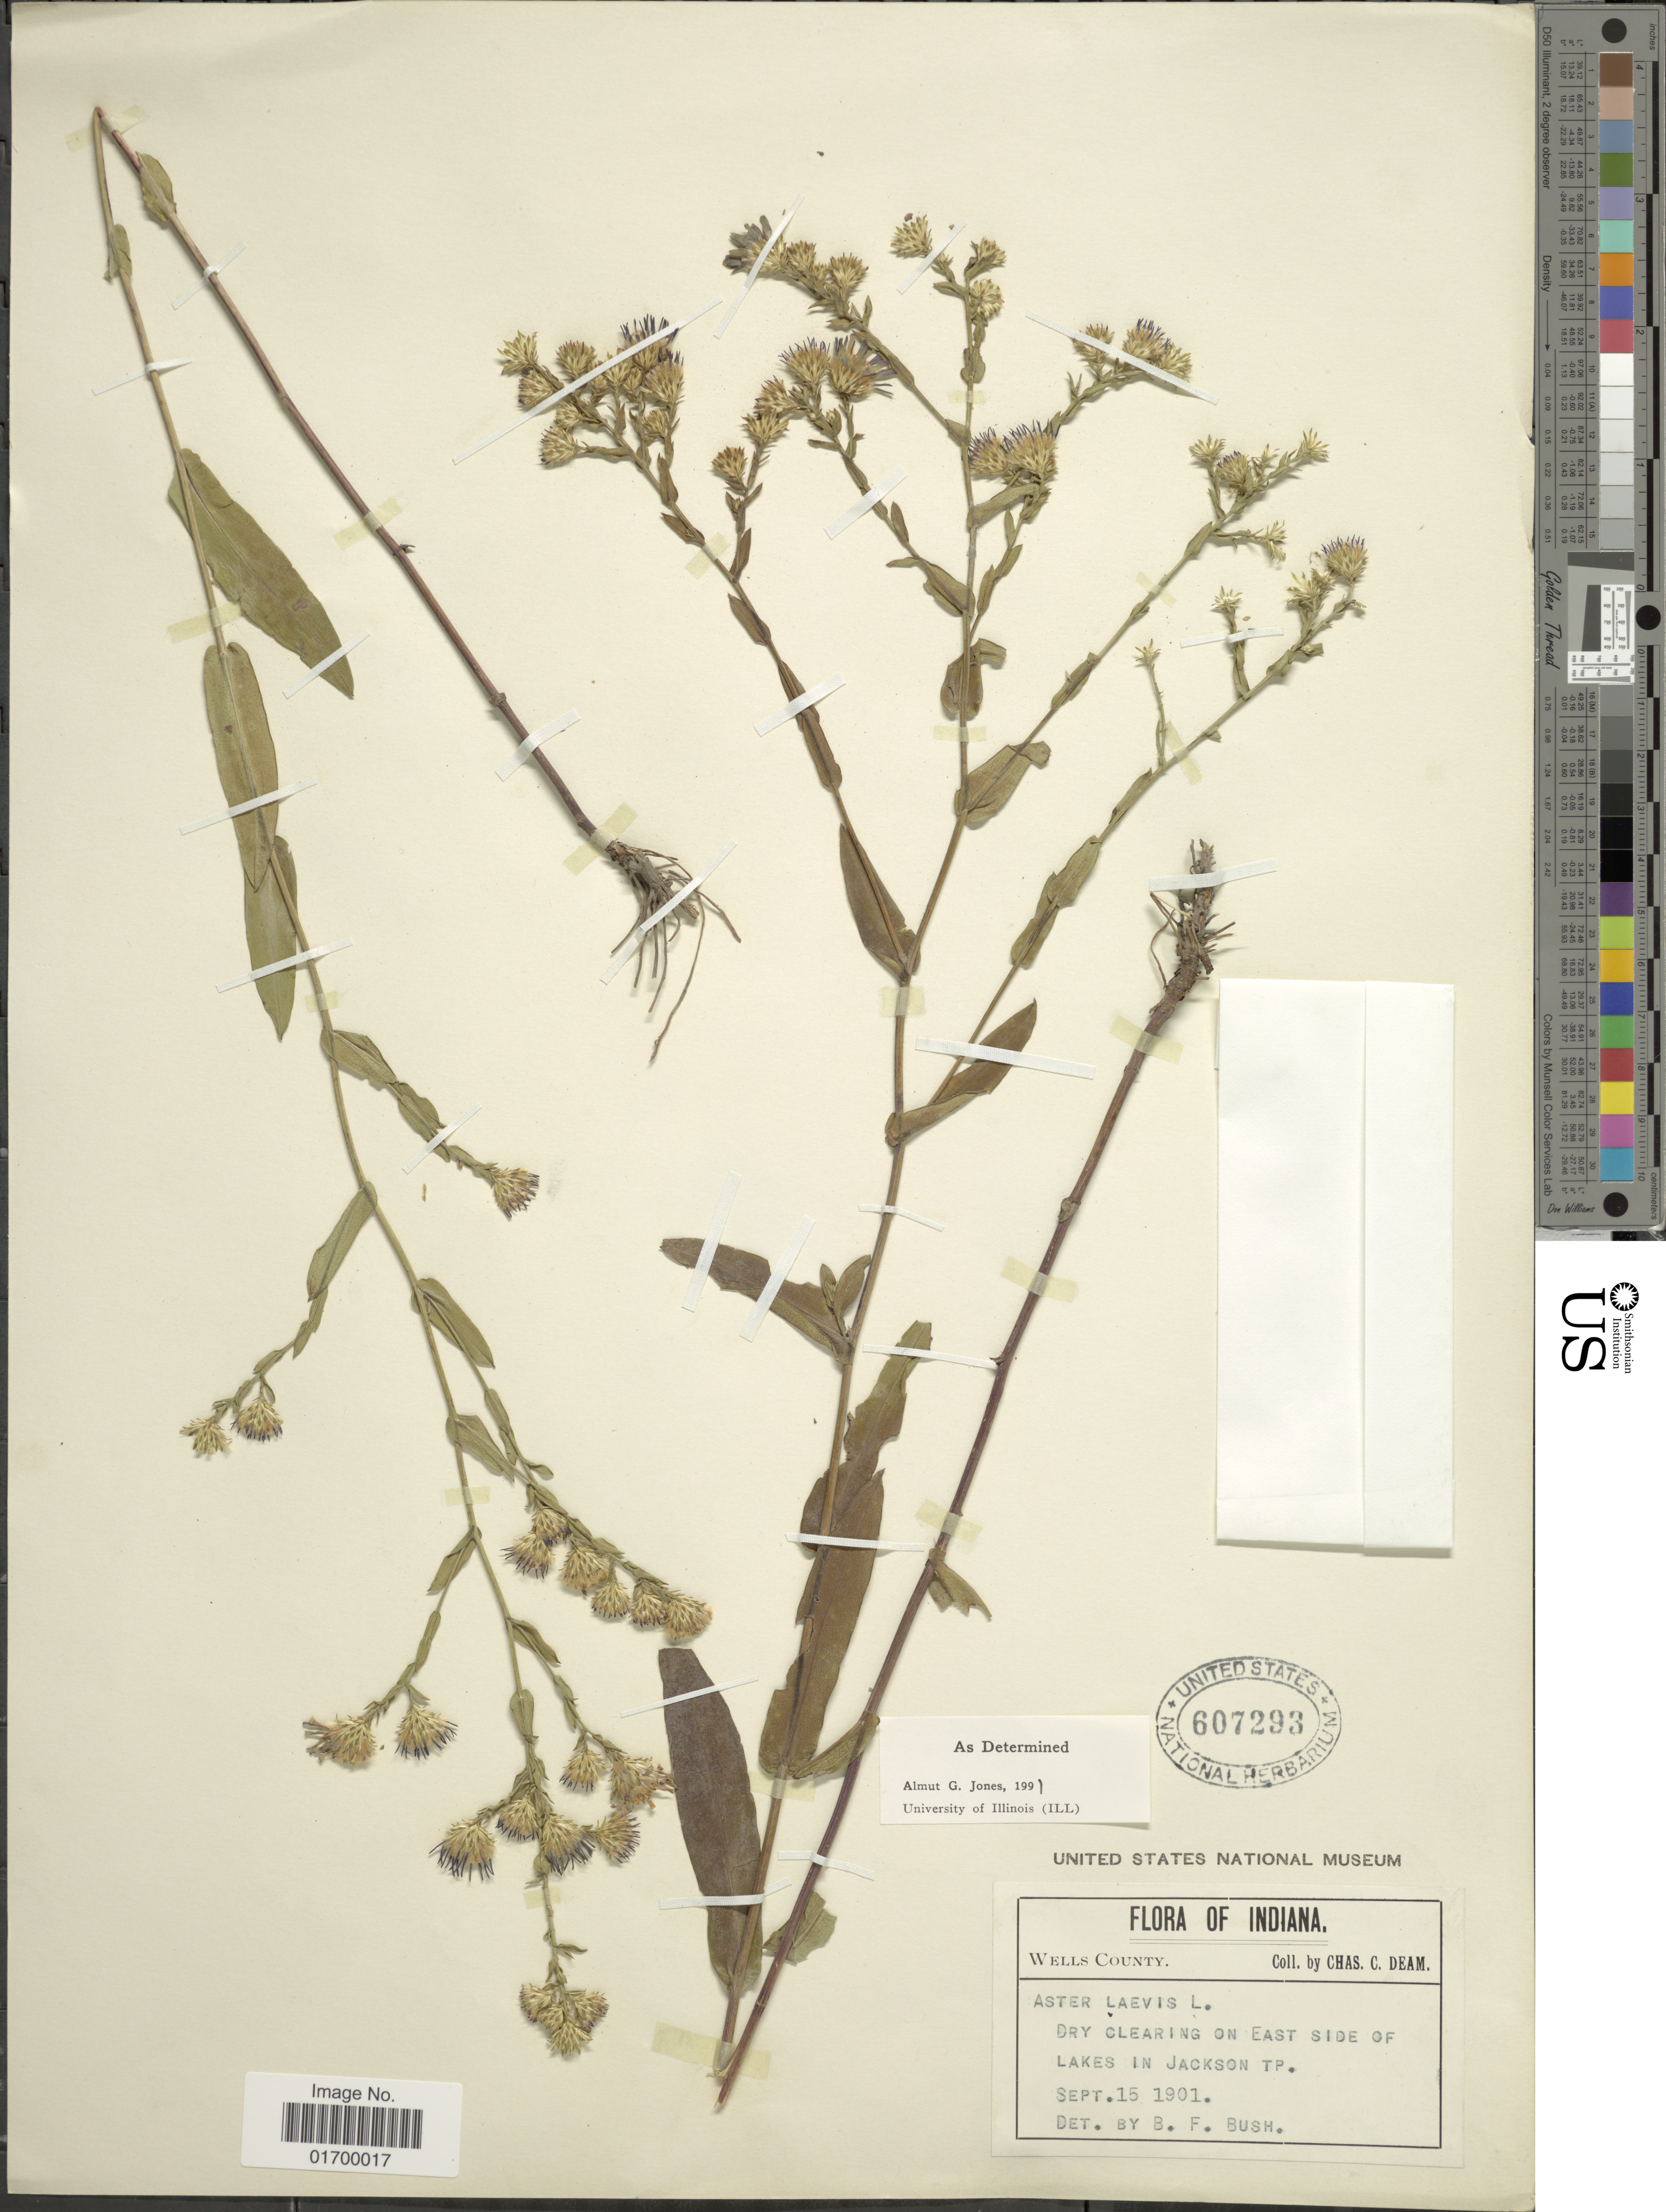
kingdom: Plantae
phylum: Tracheophyta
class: Magnoliopsida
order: Asterales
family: Asteraceae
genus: Symphyotrichum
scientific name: Symphyotrichum laeve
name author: (L.) Á. Löve & D. Löve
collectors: C. C. Deam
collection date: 1901-09-15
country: United States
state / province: Indiana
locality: Wells County, Dry clearing on east side of lakes in Jackson Tp.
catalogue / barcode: US 607293